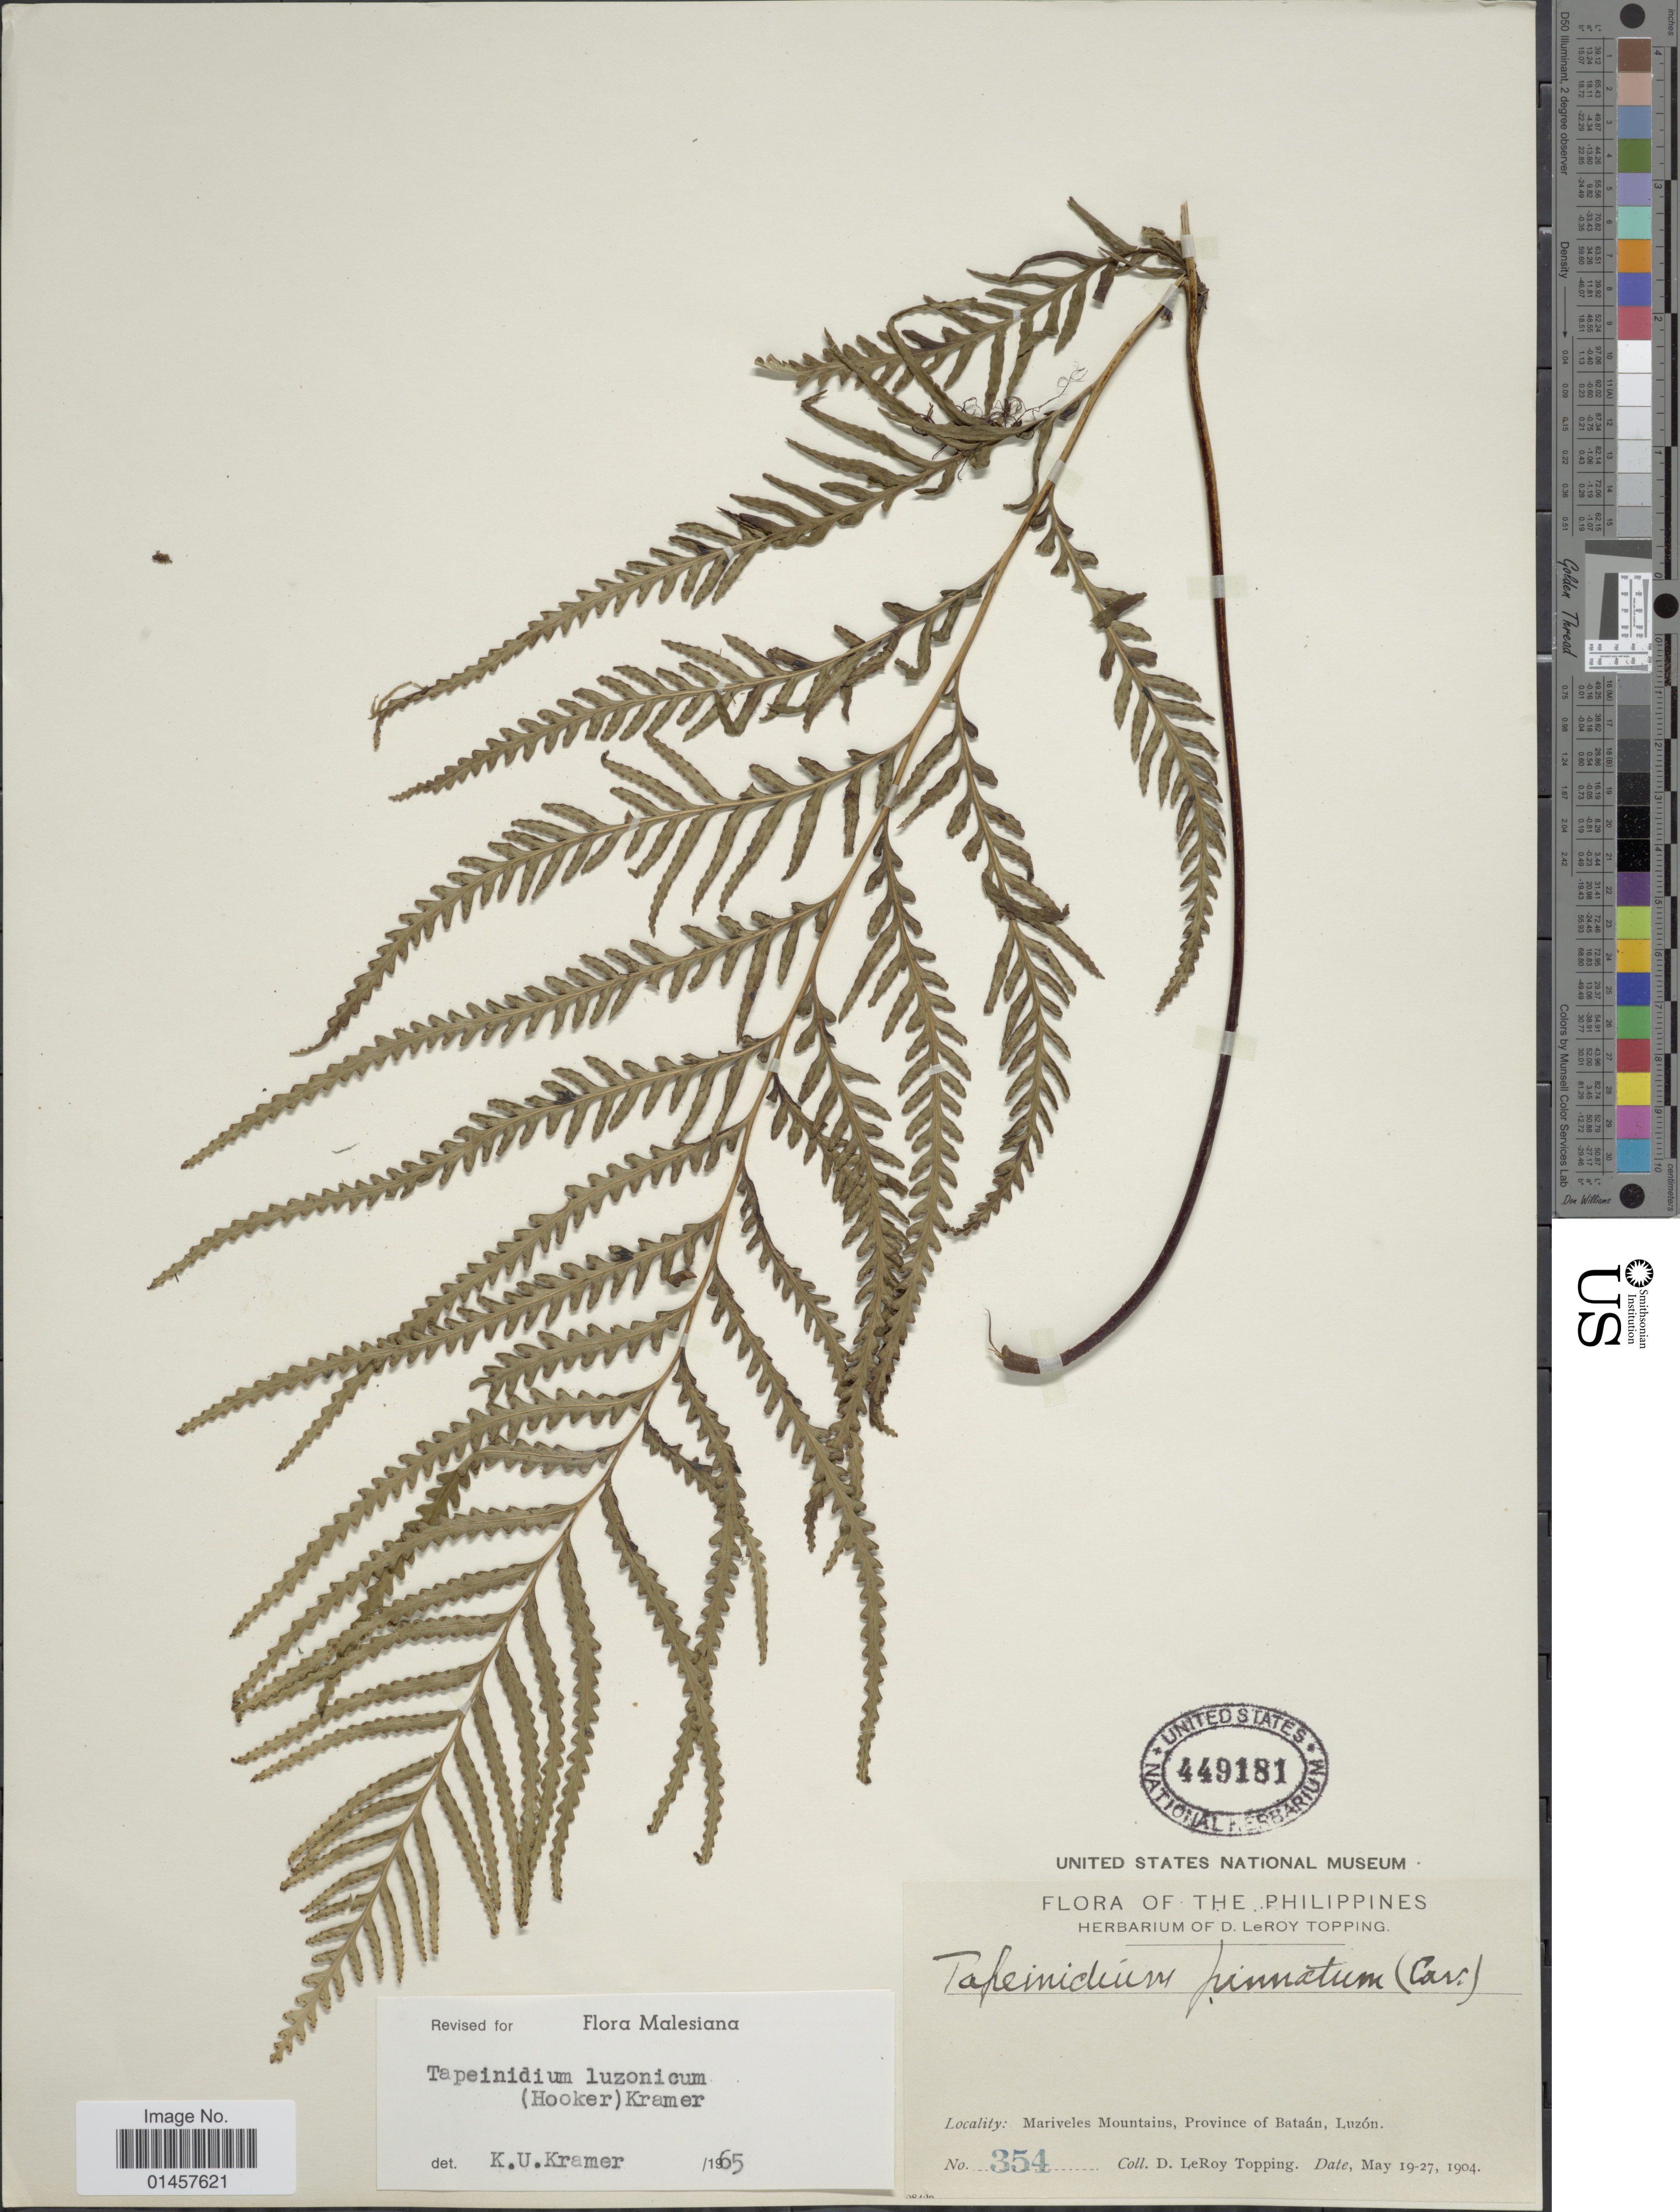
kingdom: Plantae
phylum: Tracheophyta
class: Polypodiopsida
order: Polypodiales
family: Lindsaeaceae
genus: Tapeinidium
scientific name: Tapeinidium luzonicum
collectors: D. L. Topping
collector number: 354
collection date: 1904-05-19/1904-05-27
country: Philippines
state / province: Cagayan Valley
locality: Mariveles mountains, province of Bataán, Luzon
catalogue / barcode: US 449181